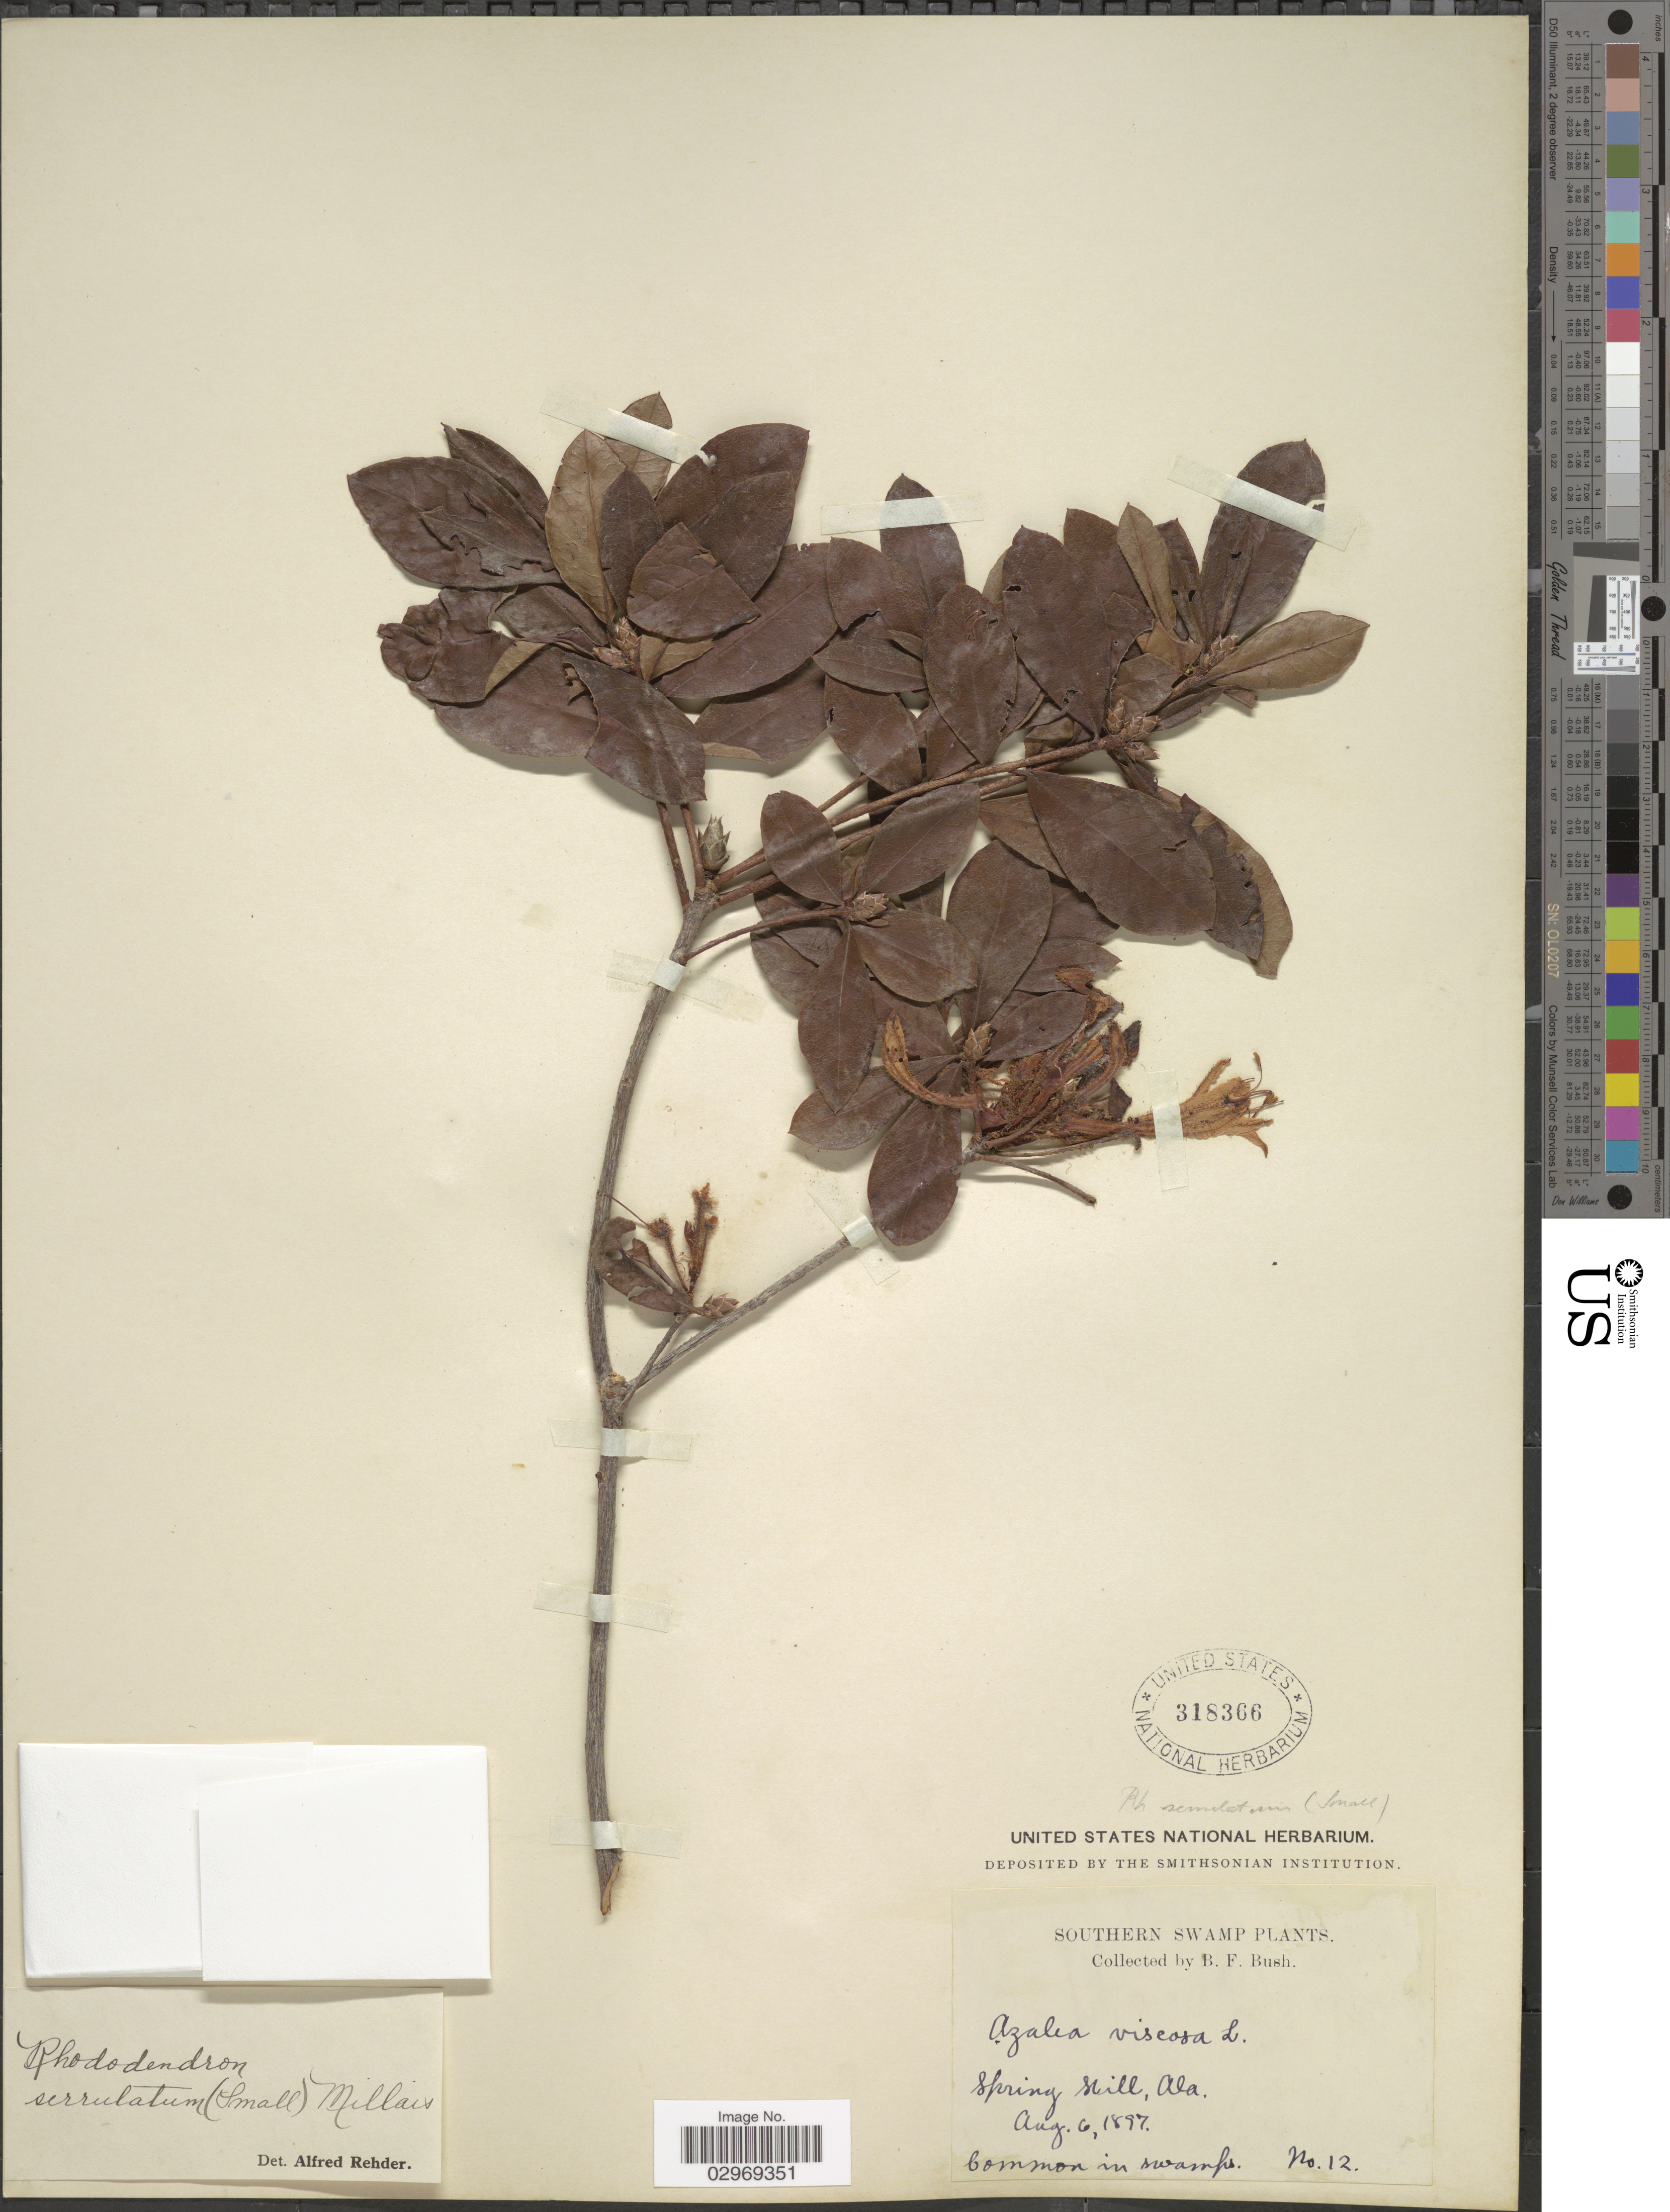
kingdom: Plantae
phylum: Tracheophyta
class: Magnoliopsida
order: Ericales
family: Ericaceae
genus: Rhododendron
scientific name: Rhododendron serrulatum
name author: (Small) Millais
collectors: B. F. Bush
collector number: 12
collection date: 1897-08-06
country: United States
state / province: Alabama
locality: Southern Swamp. Spring Hill.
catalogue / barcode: US 318366